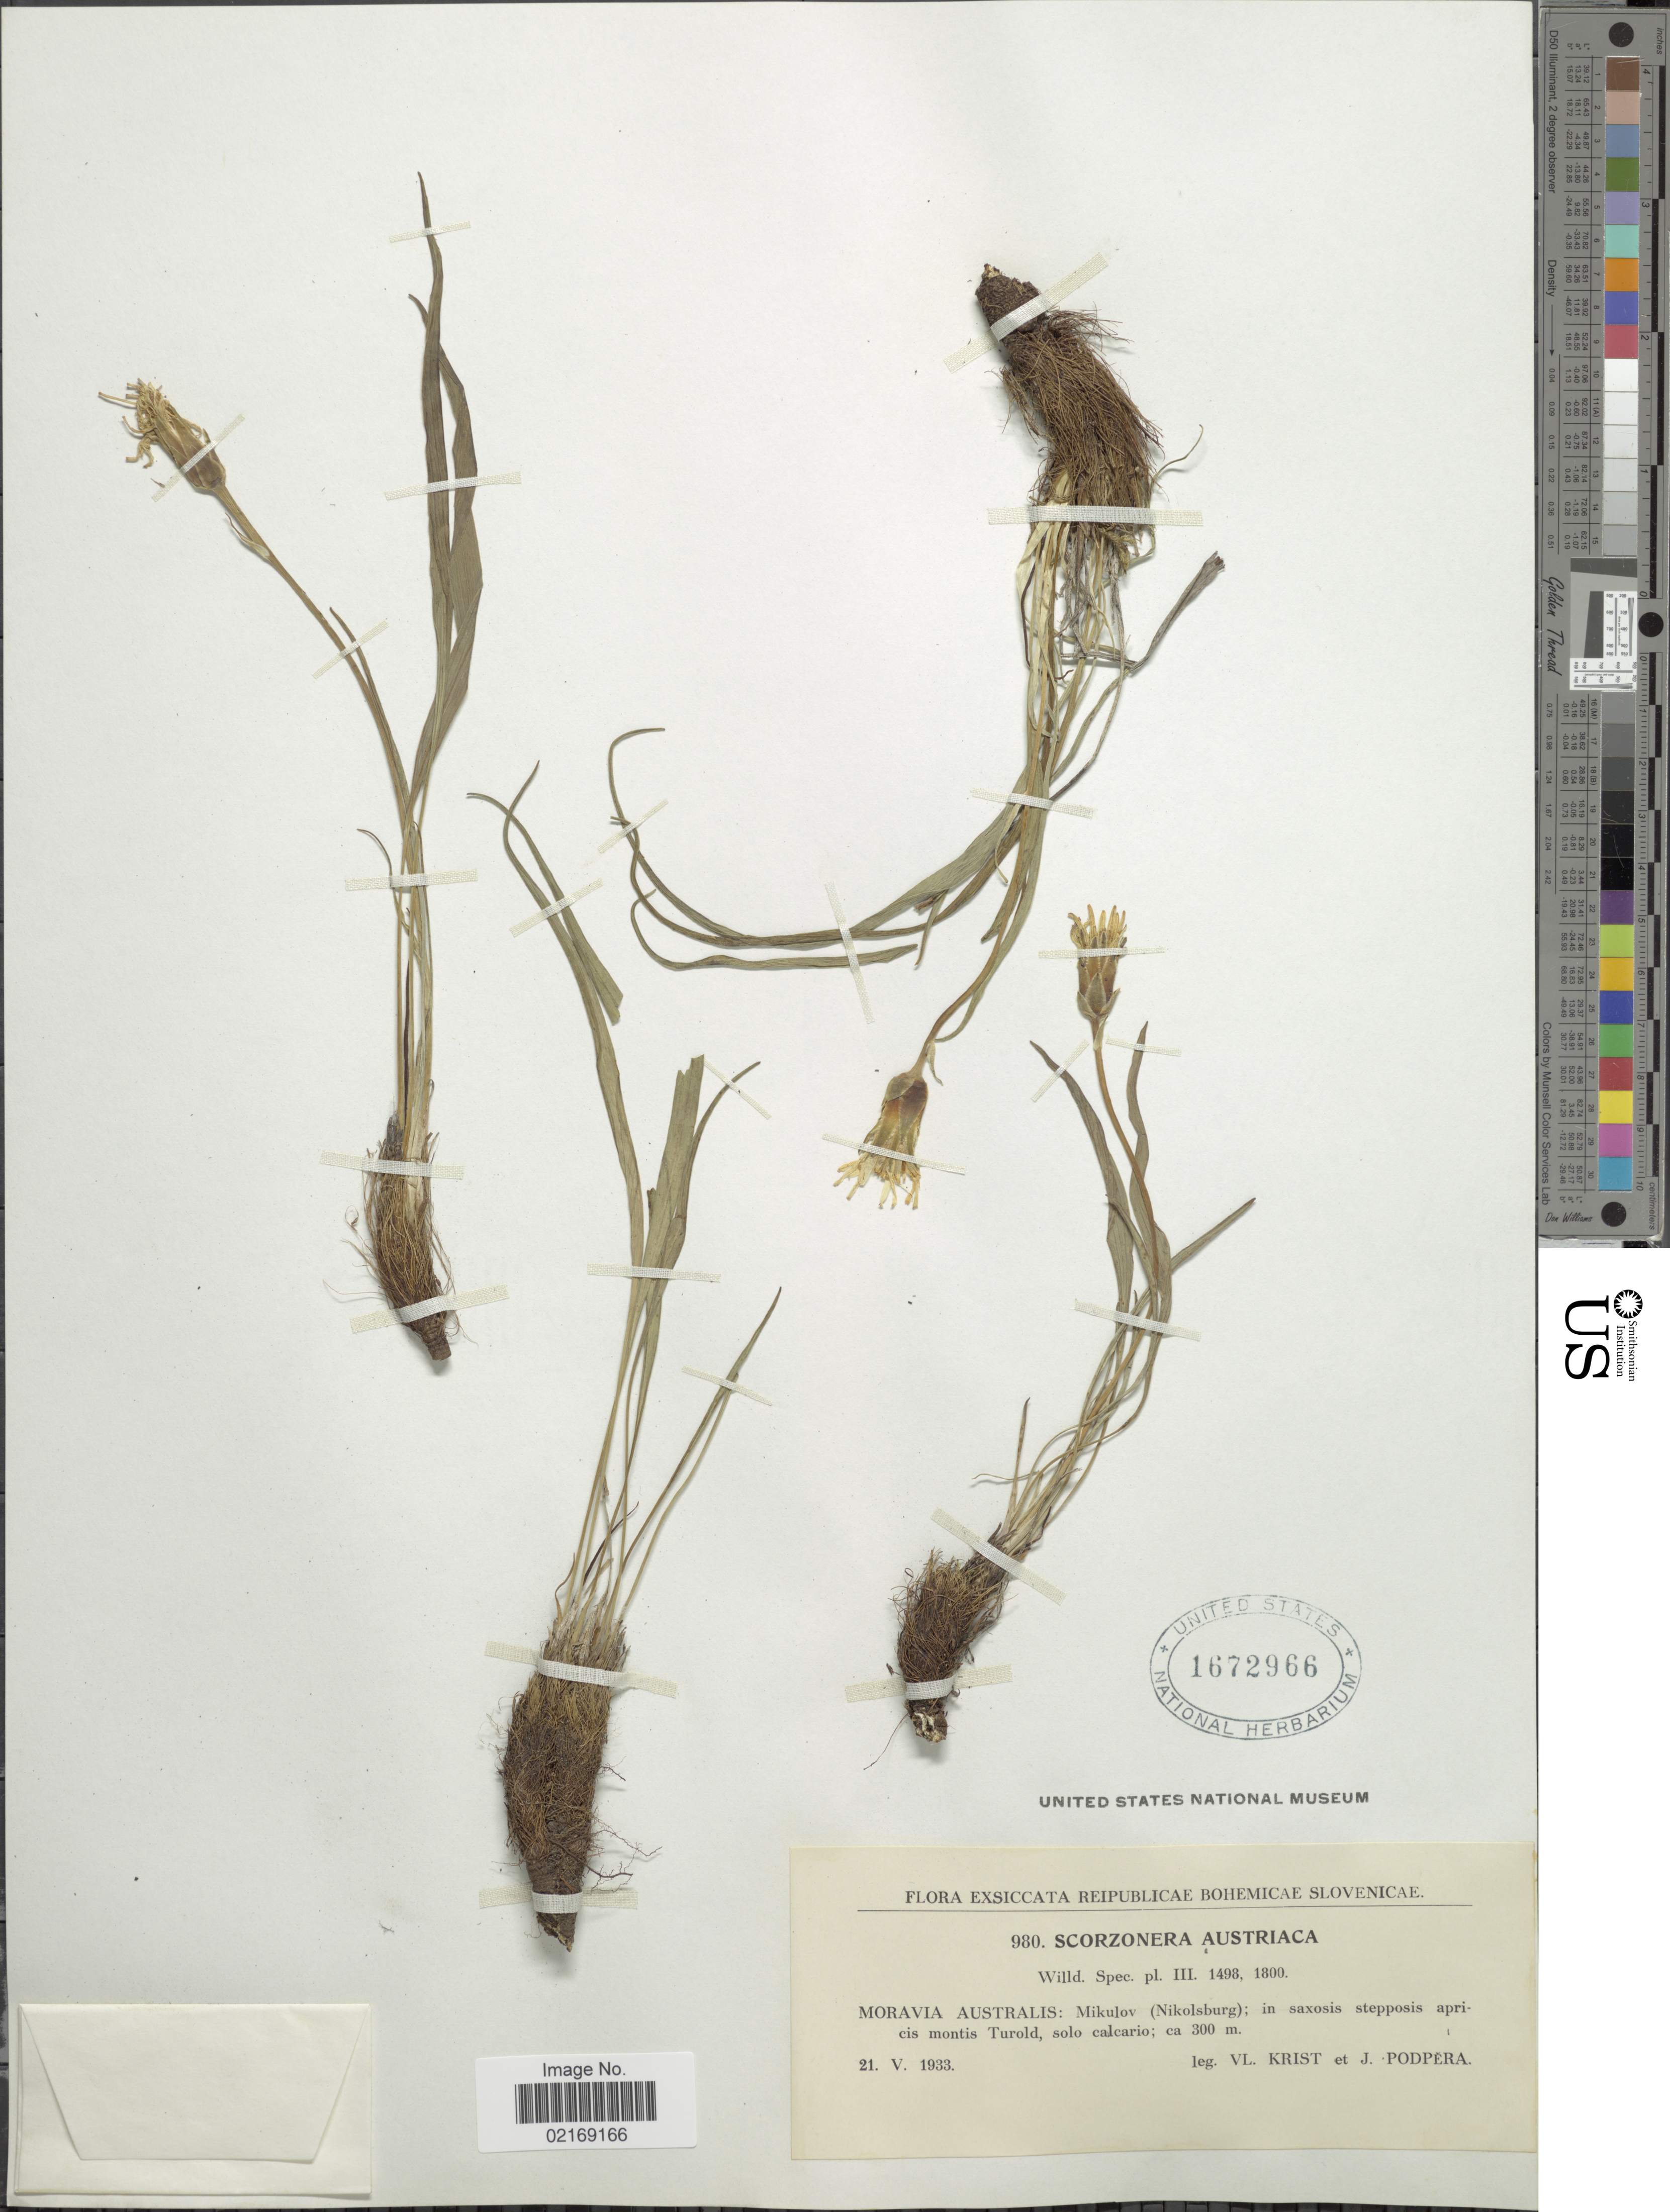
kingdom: Plantae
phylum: Tracheophyta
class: Magnoliopsida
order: Asterales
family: Asteraceae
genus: Scorzonera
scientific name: Scorzonera austriaca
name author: Willd.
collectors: V. Krist & J. Podpera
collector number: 980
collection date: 1933-05-21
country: Slovakia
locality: Reipublicae Bohemicae Slovenicae. Moravia Australis: Mikulov (Nikolsburg); montis Turold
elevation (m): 300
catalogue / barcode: US 1672966